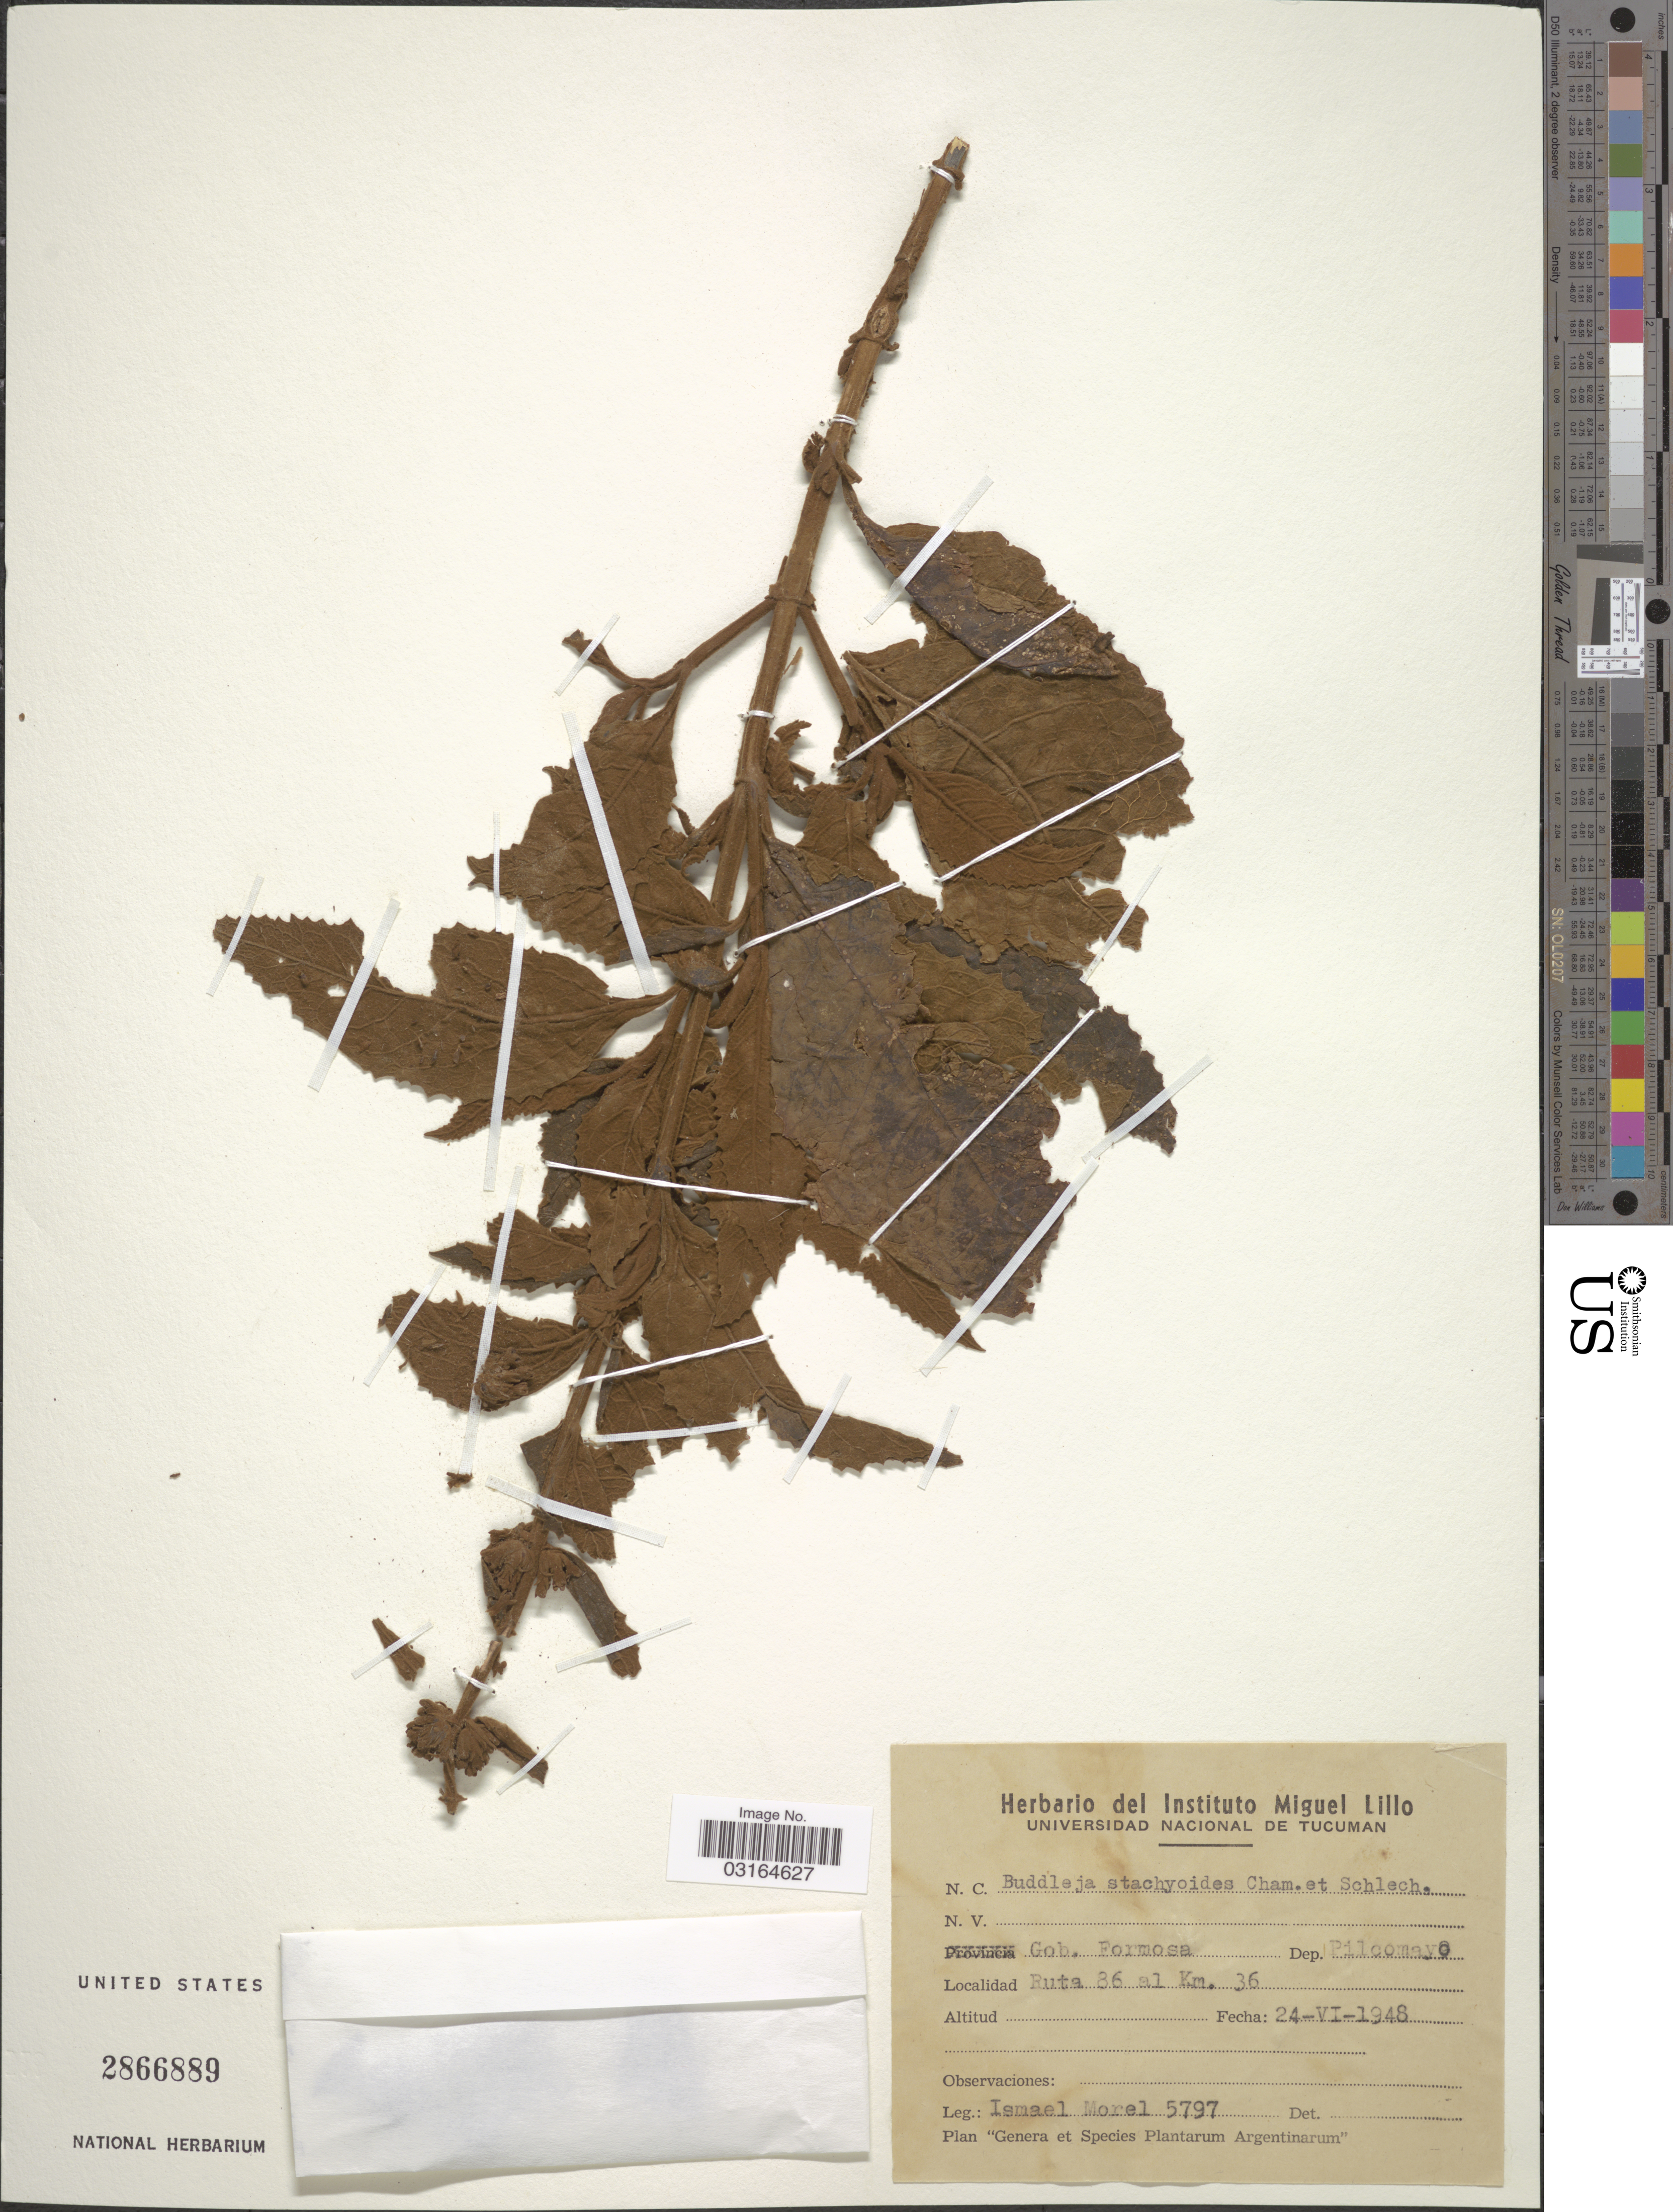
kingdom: Plantae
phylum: Tracheophyta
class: Magnoliopsida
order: Lamiales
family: Scrophulariaceae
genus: Buddleja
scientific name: Buddleja stachyoides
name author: Cham. & Schltdl.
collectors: I. Morel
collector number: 5797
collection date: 1948-06-24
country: Argentina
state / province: Formosa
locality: Gob. Formosa. Dep. Plicomayo. Ruta 86 al Km. 36.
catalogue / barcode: US 2866889